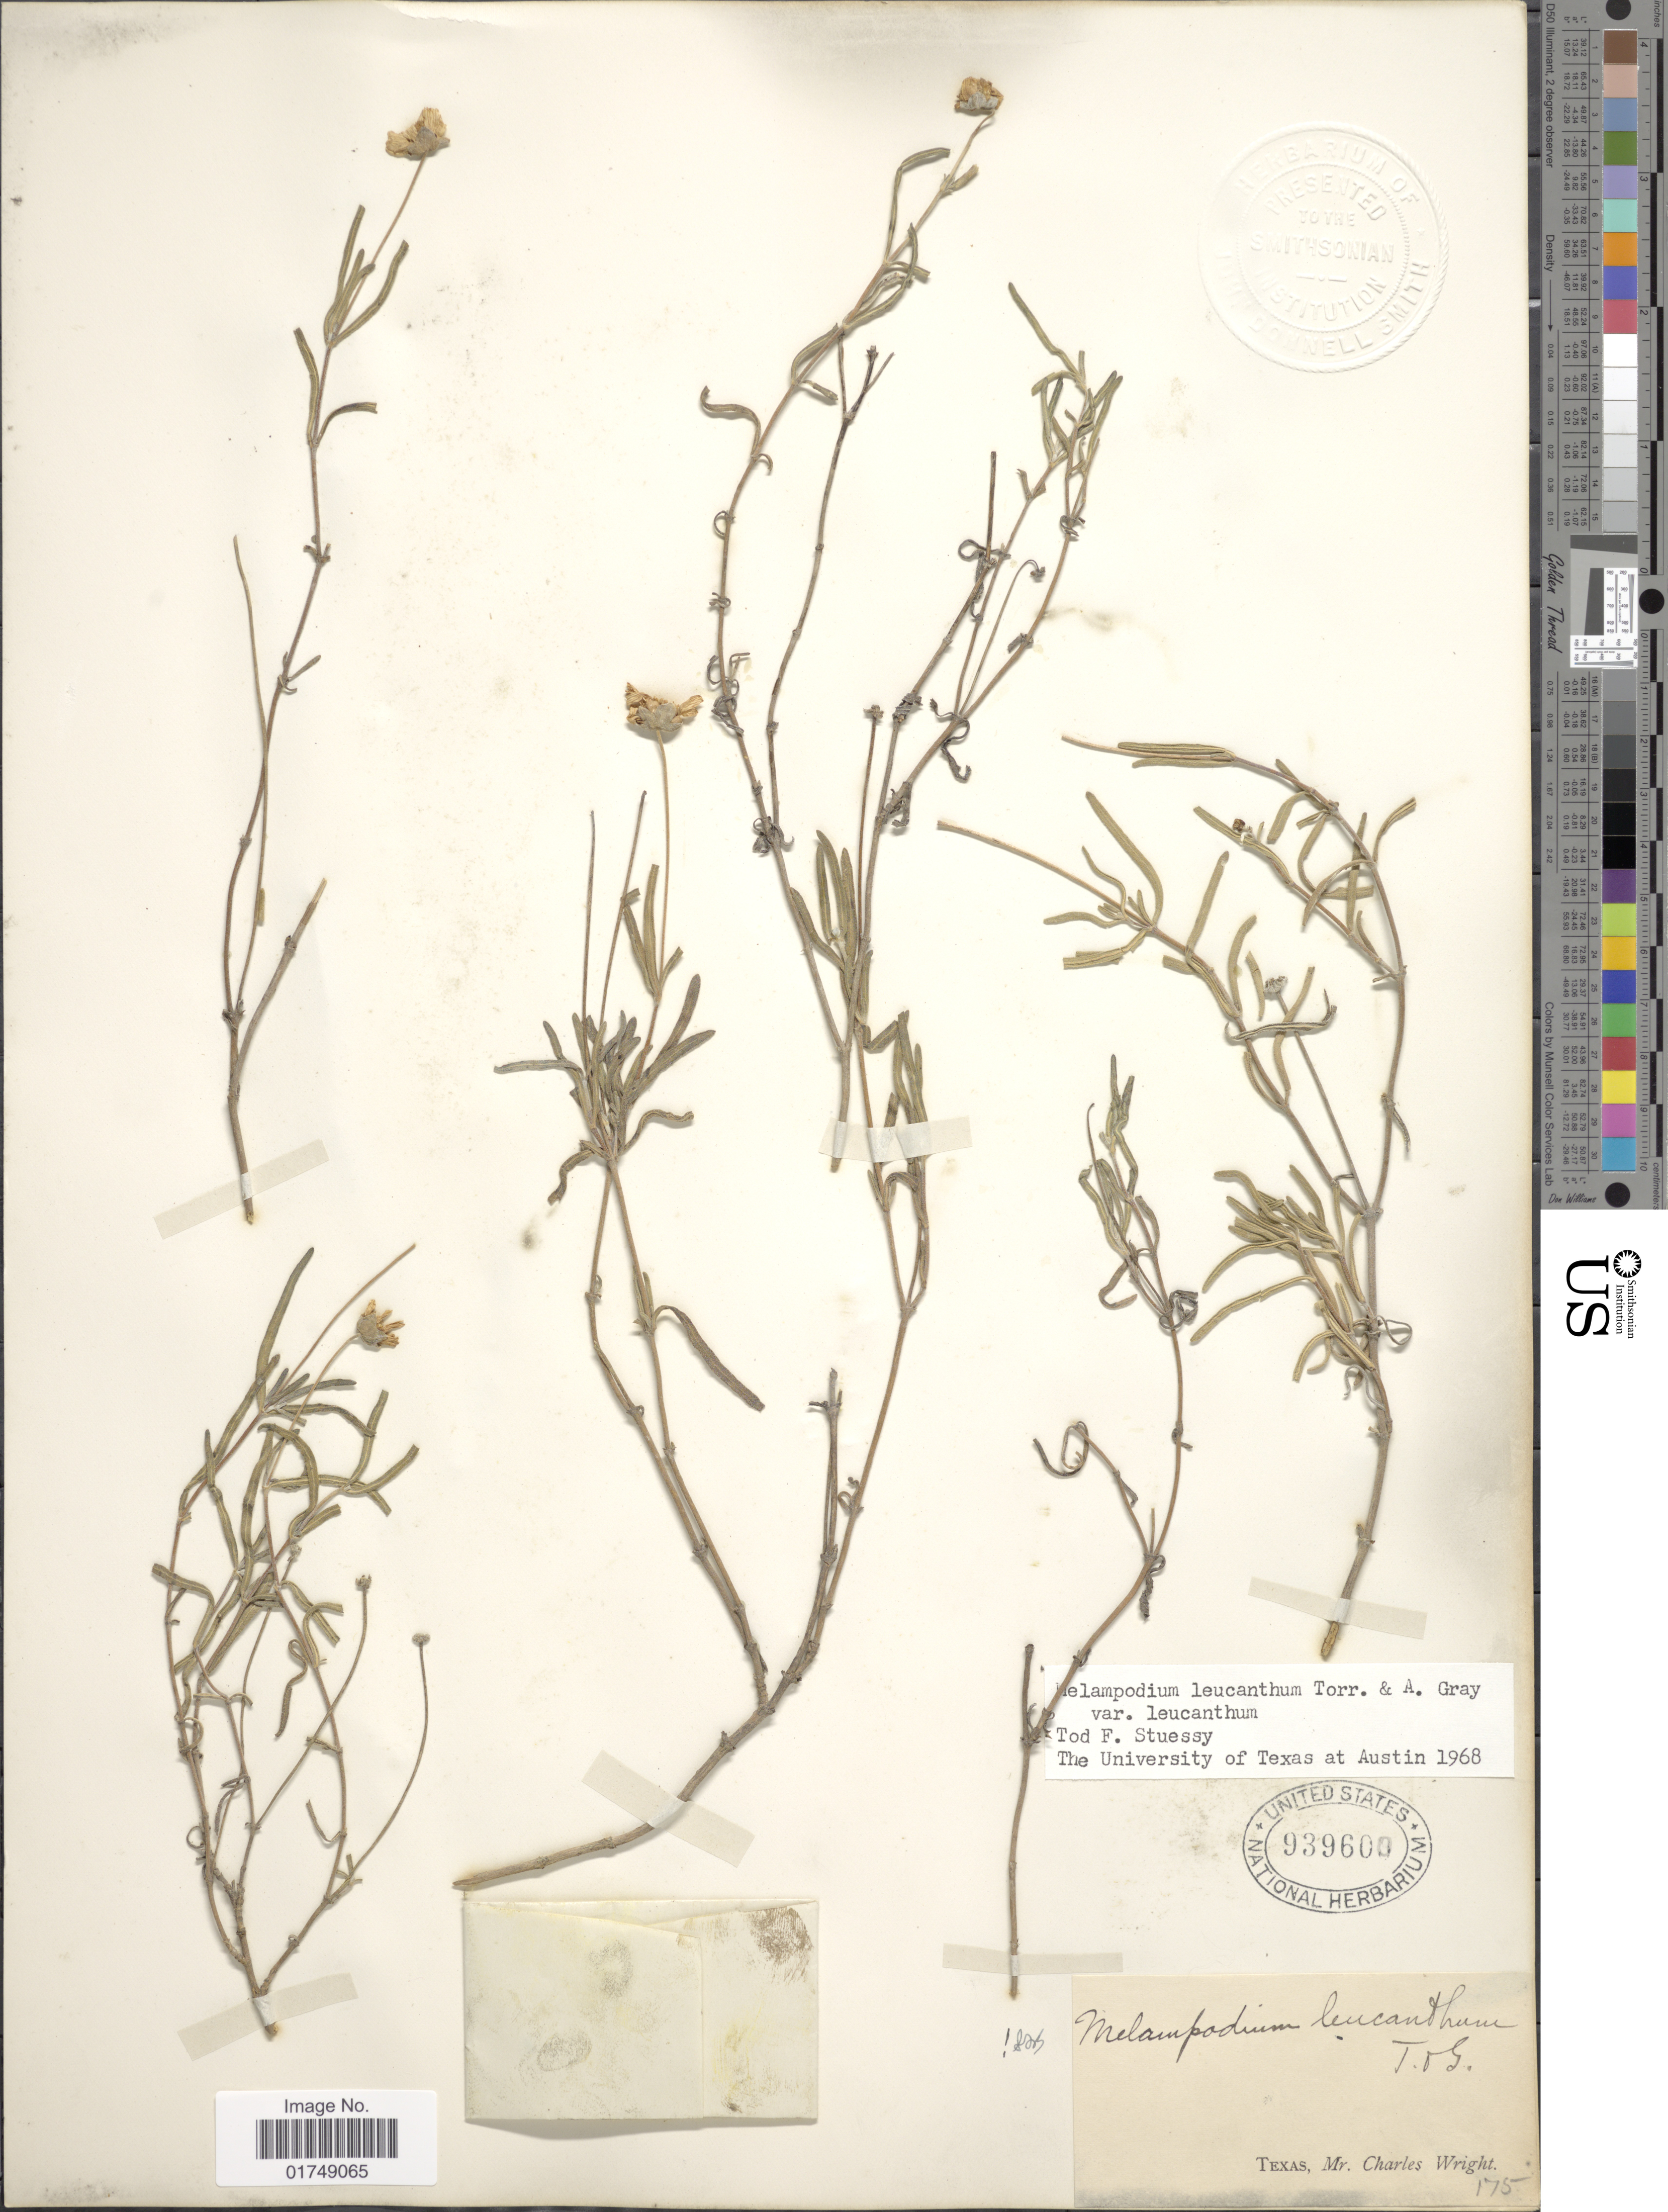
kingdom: Plantae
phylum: Tracheophyta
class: Magnoliopsida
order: Asterales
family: Asteraceae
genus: Melampodium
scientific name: Melampodium leucanthum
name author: Torr. & A. Gray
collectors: C. Wright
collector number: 175*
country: United States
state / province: Texas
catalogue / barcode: US 939600